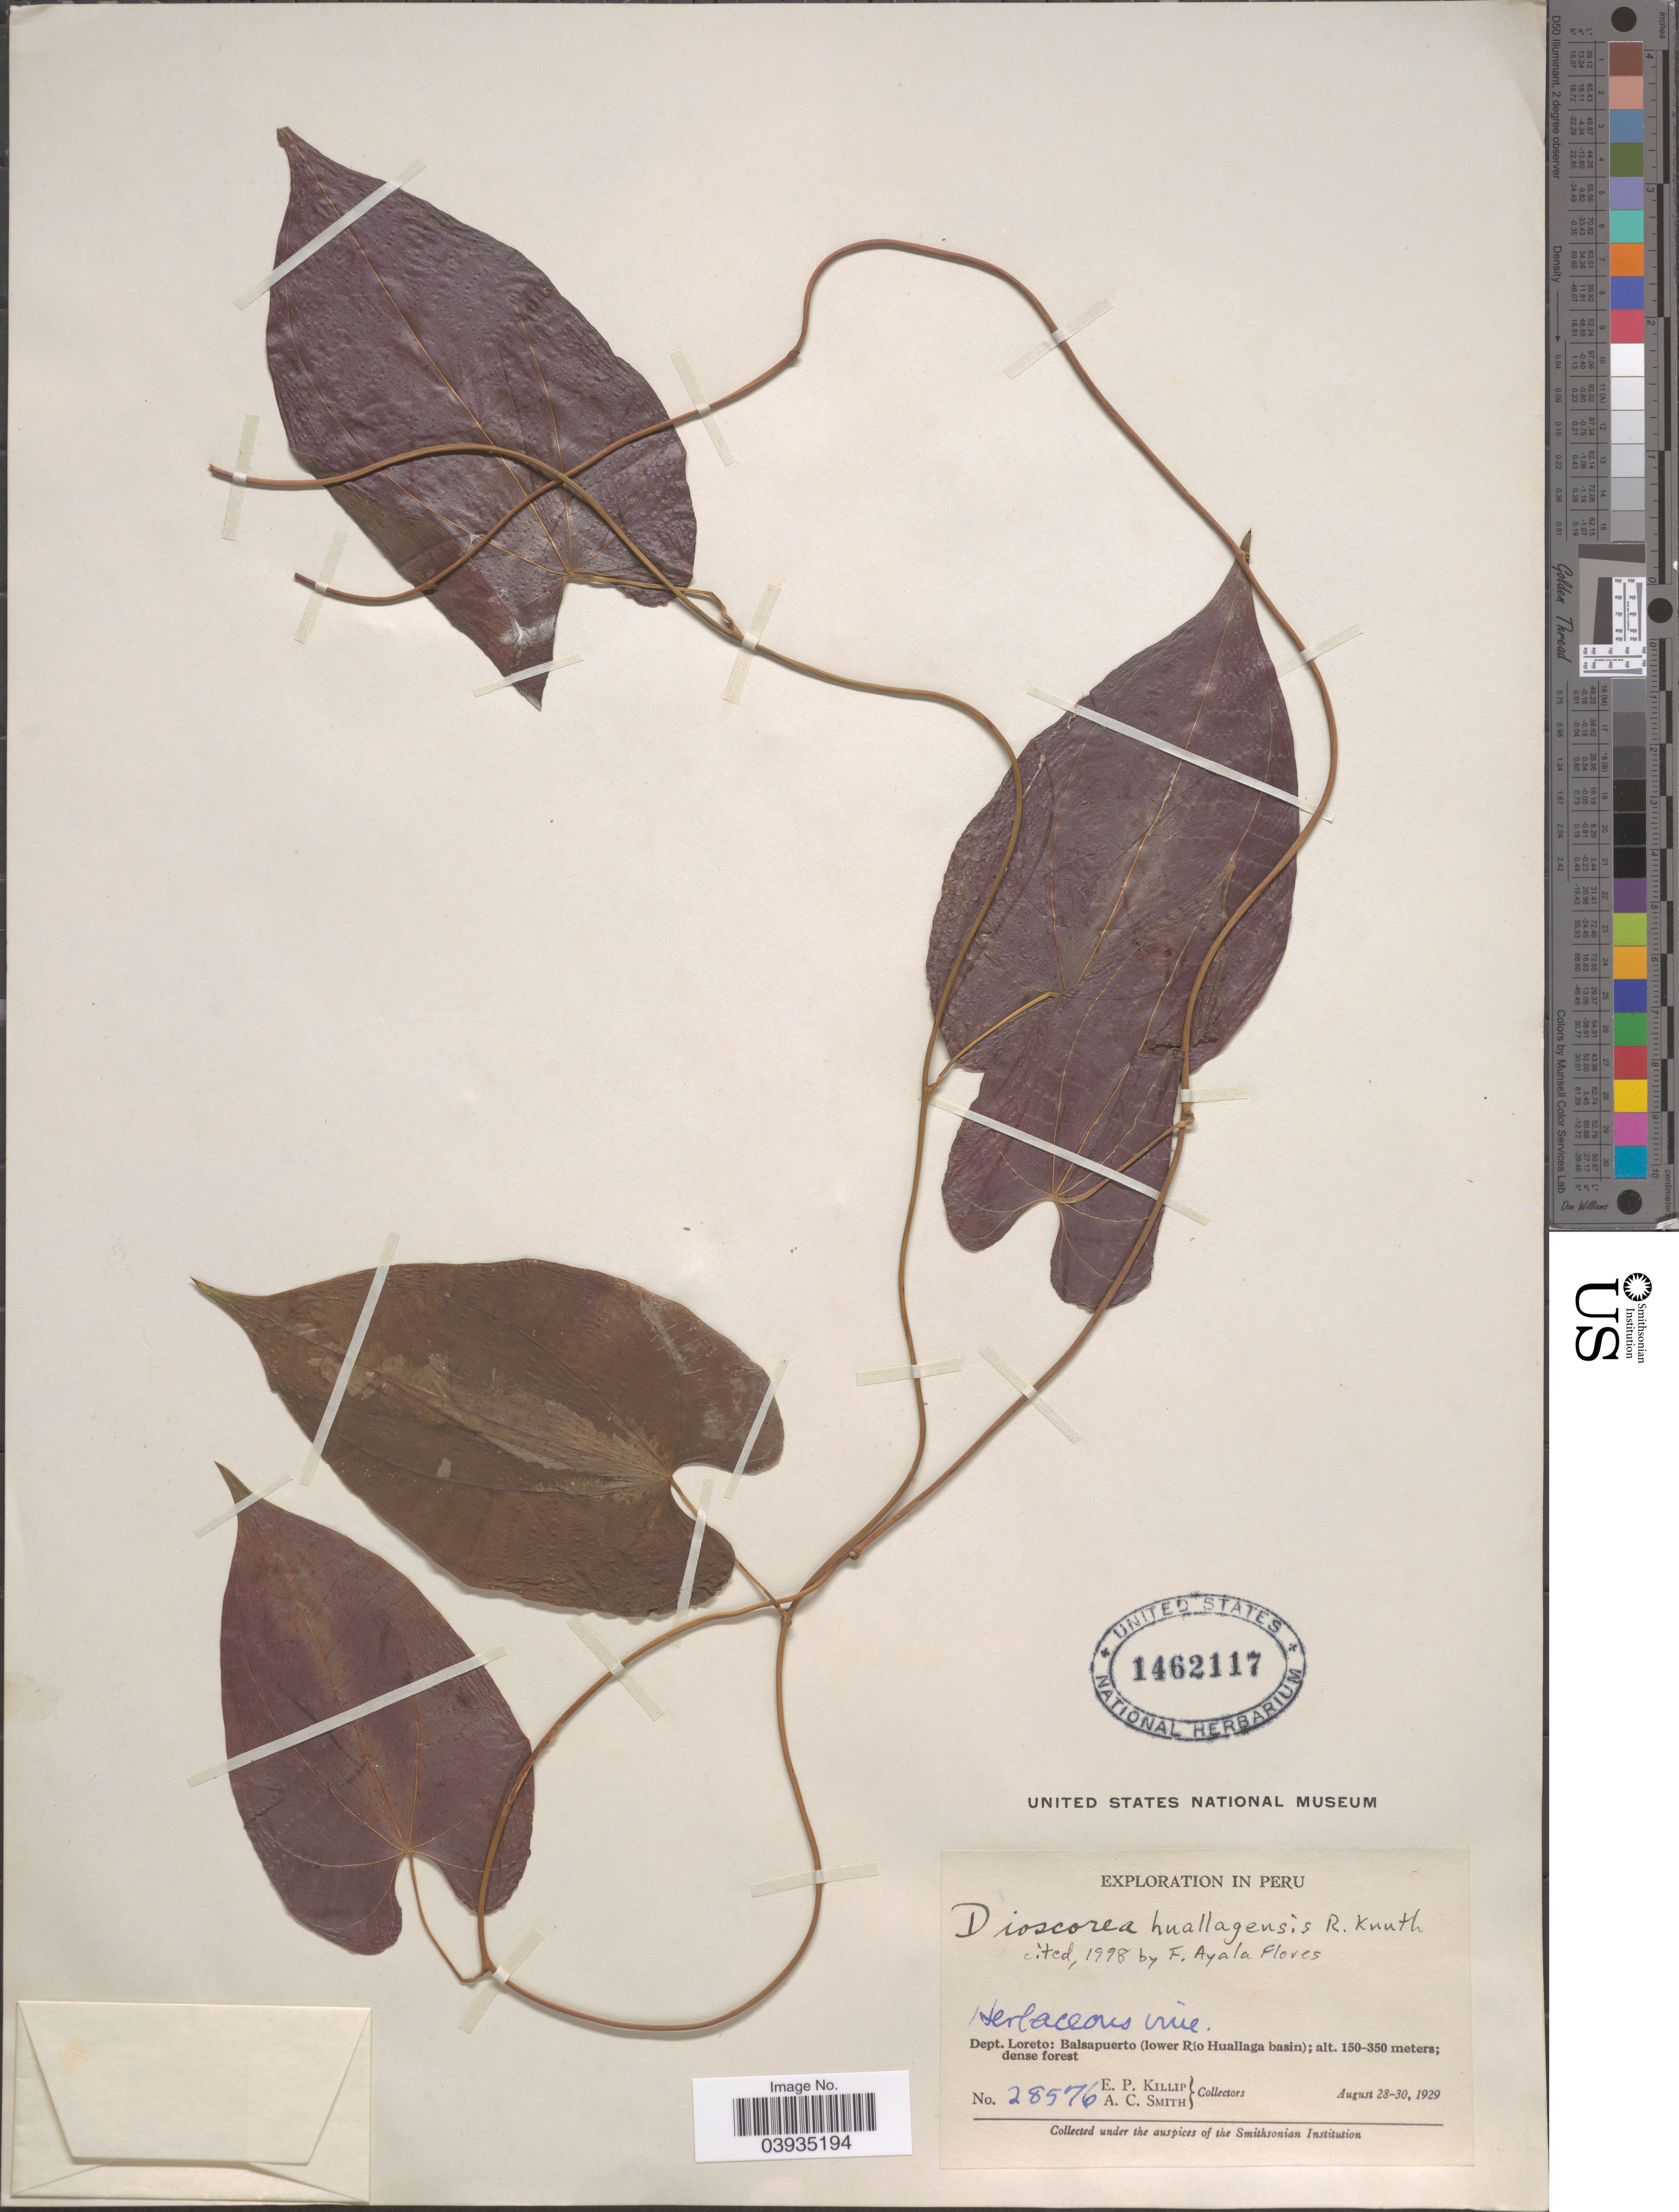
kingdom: Plantae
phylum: Tracheophyta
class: Liliopsida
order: Dioscoreales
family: Dioscoreaceae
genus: Dioscorea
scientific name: Dioscorea huallagensis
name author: R. Knuth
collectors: E. P. Killip & A. C. Smith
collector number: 28576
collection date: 1929-08-28/1929-08-30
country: Peru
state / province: Loreto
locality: Dept. Loreto: Balsapuerto (lower Río Huallaga basin).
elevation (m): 150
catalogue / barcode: US 1462117